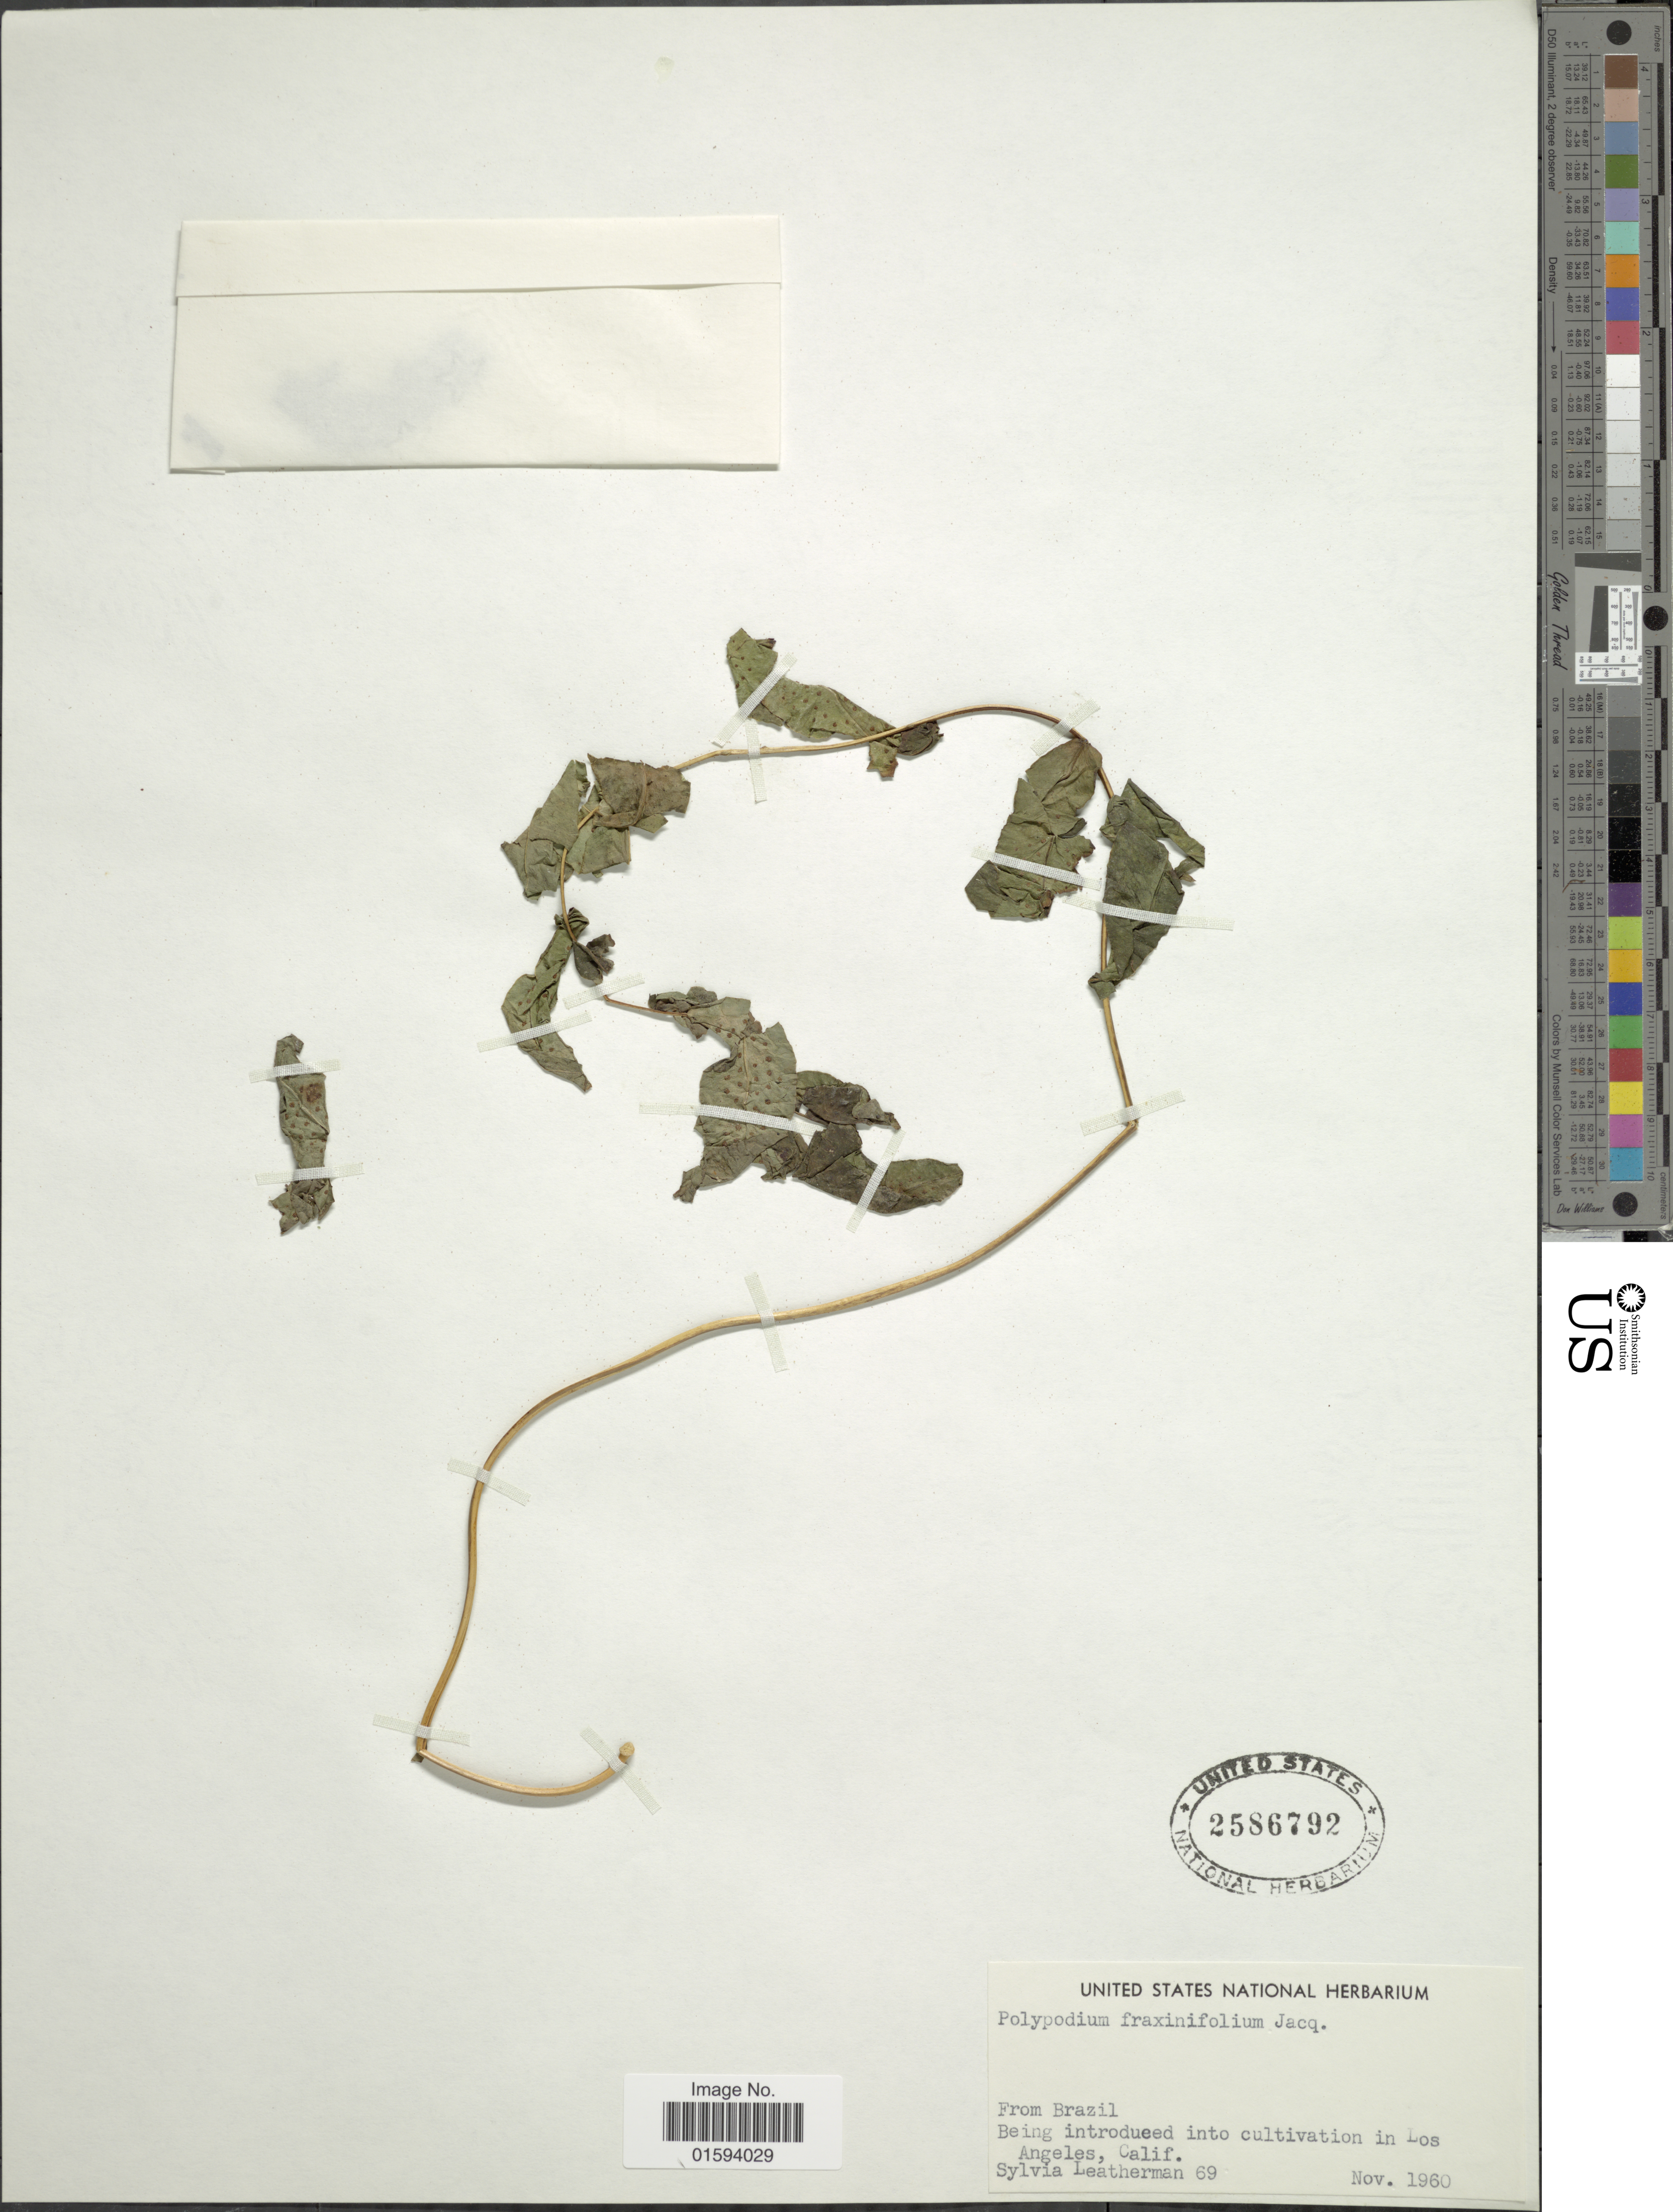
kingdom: Plantae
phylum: Tracheophyta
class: Polypodiopsida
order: Polypodiales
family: Polypodiaceae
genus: Polypodium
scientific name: Polypodium fraxinifolium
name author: Jacq.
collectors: S. Leatherman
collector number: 69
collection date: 1960-11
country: United States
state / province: California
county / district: Los Angeles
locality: Being introduced into cultivation in Los Angeles, Calif.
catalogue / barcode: US 2586792